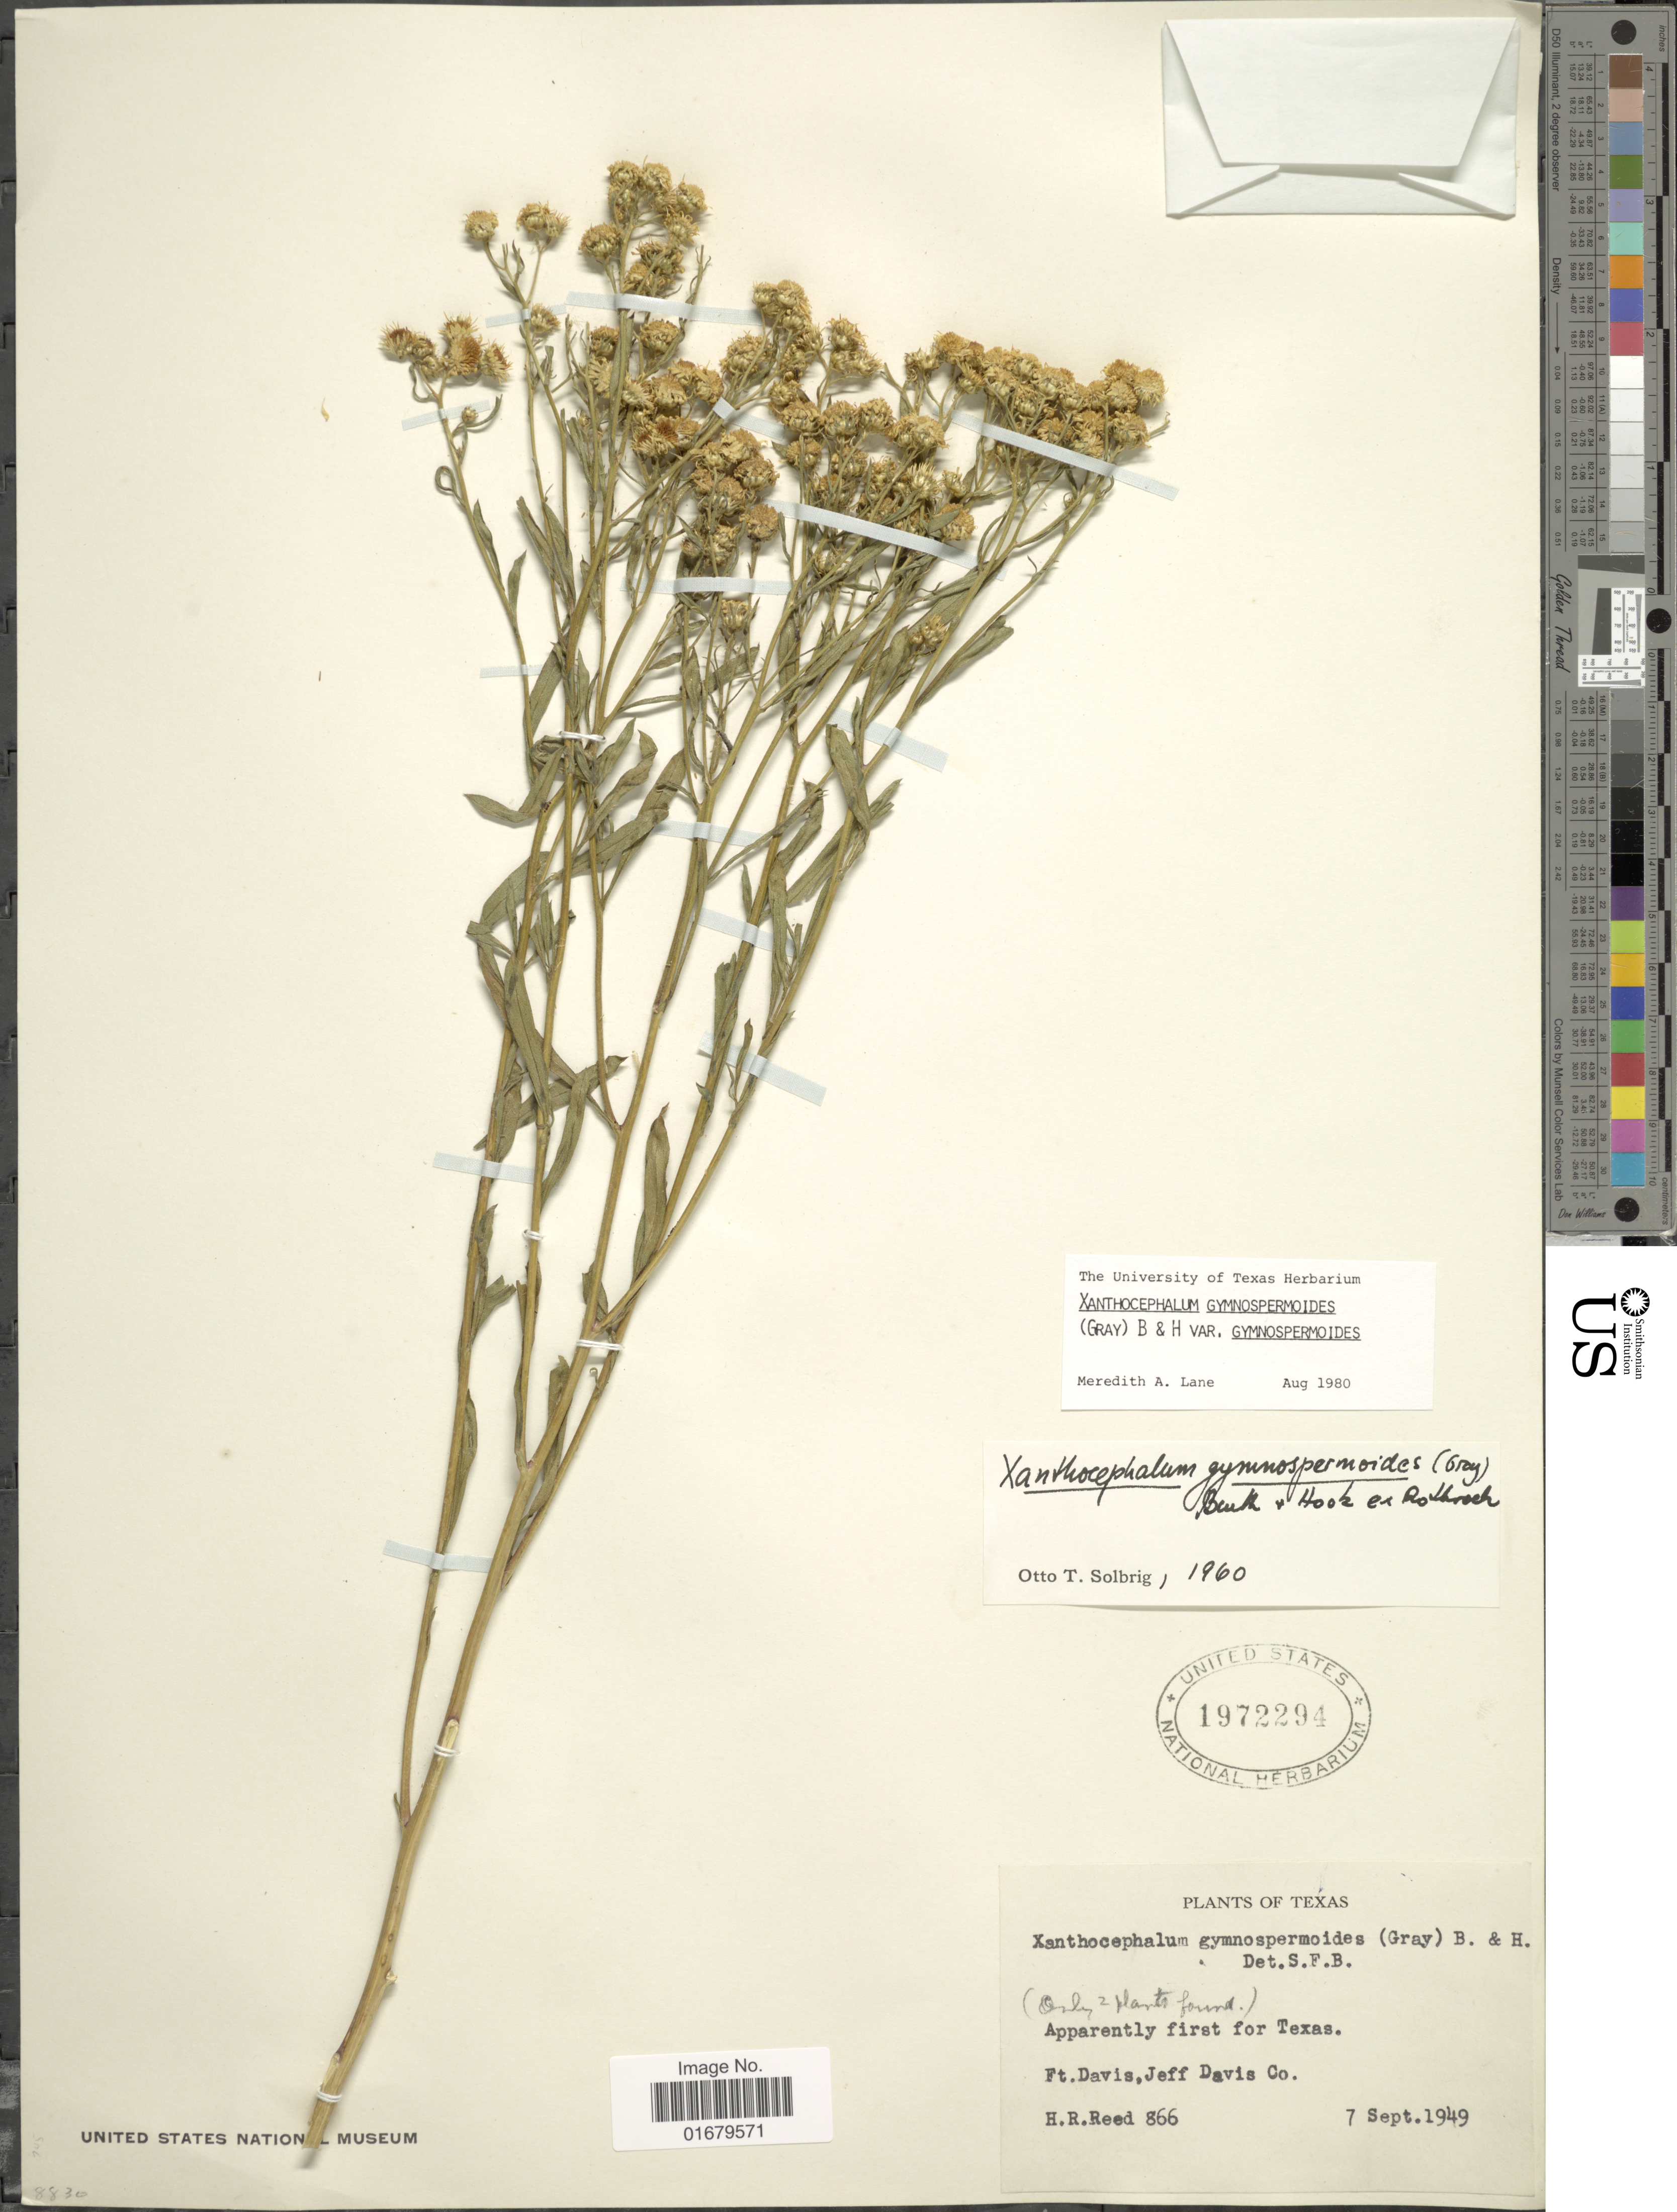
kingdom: Plantae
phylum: Tracheophyta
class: Magnoliopsida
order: Asterales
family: Asteraceae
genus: Xanthocephalum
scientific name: Xanthocephalum gymnospermoides var. gymnospermoides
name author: (A. Gray) Benth. & Hook. f.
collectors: H. Reed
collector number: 866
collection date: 1949-09-07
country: United States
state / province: Texas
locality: Apparently first for Texas, Ft. Davis, Jeff Davis Co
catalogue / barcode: US 1972294